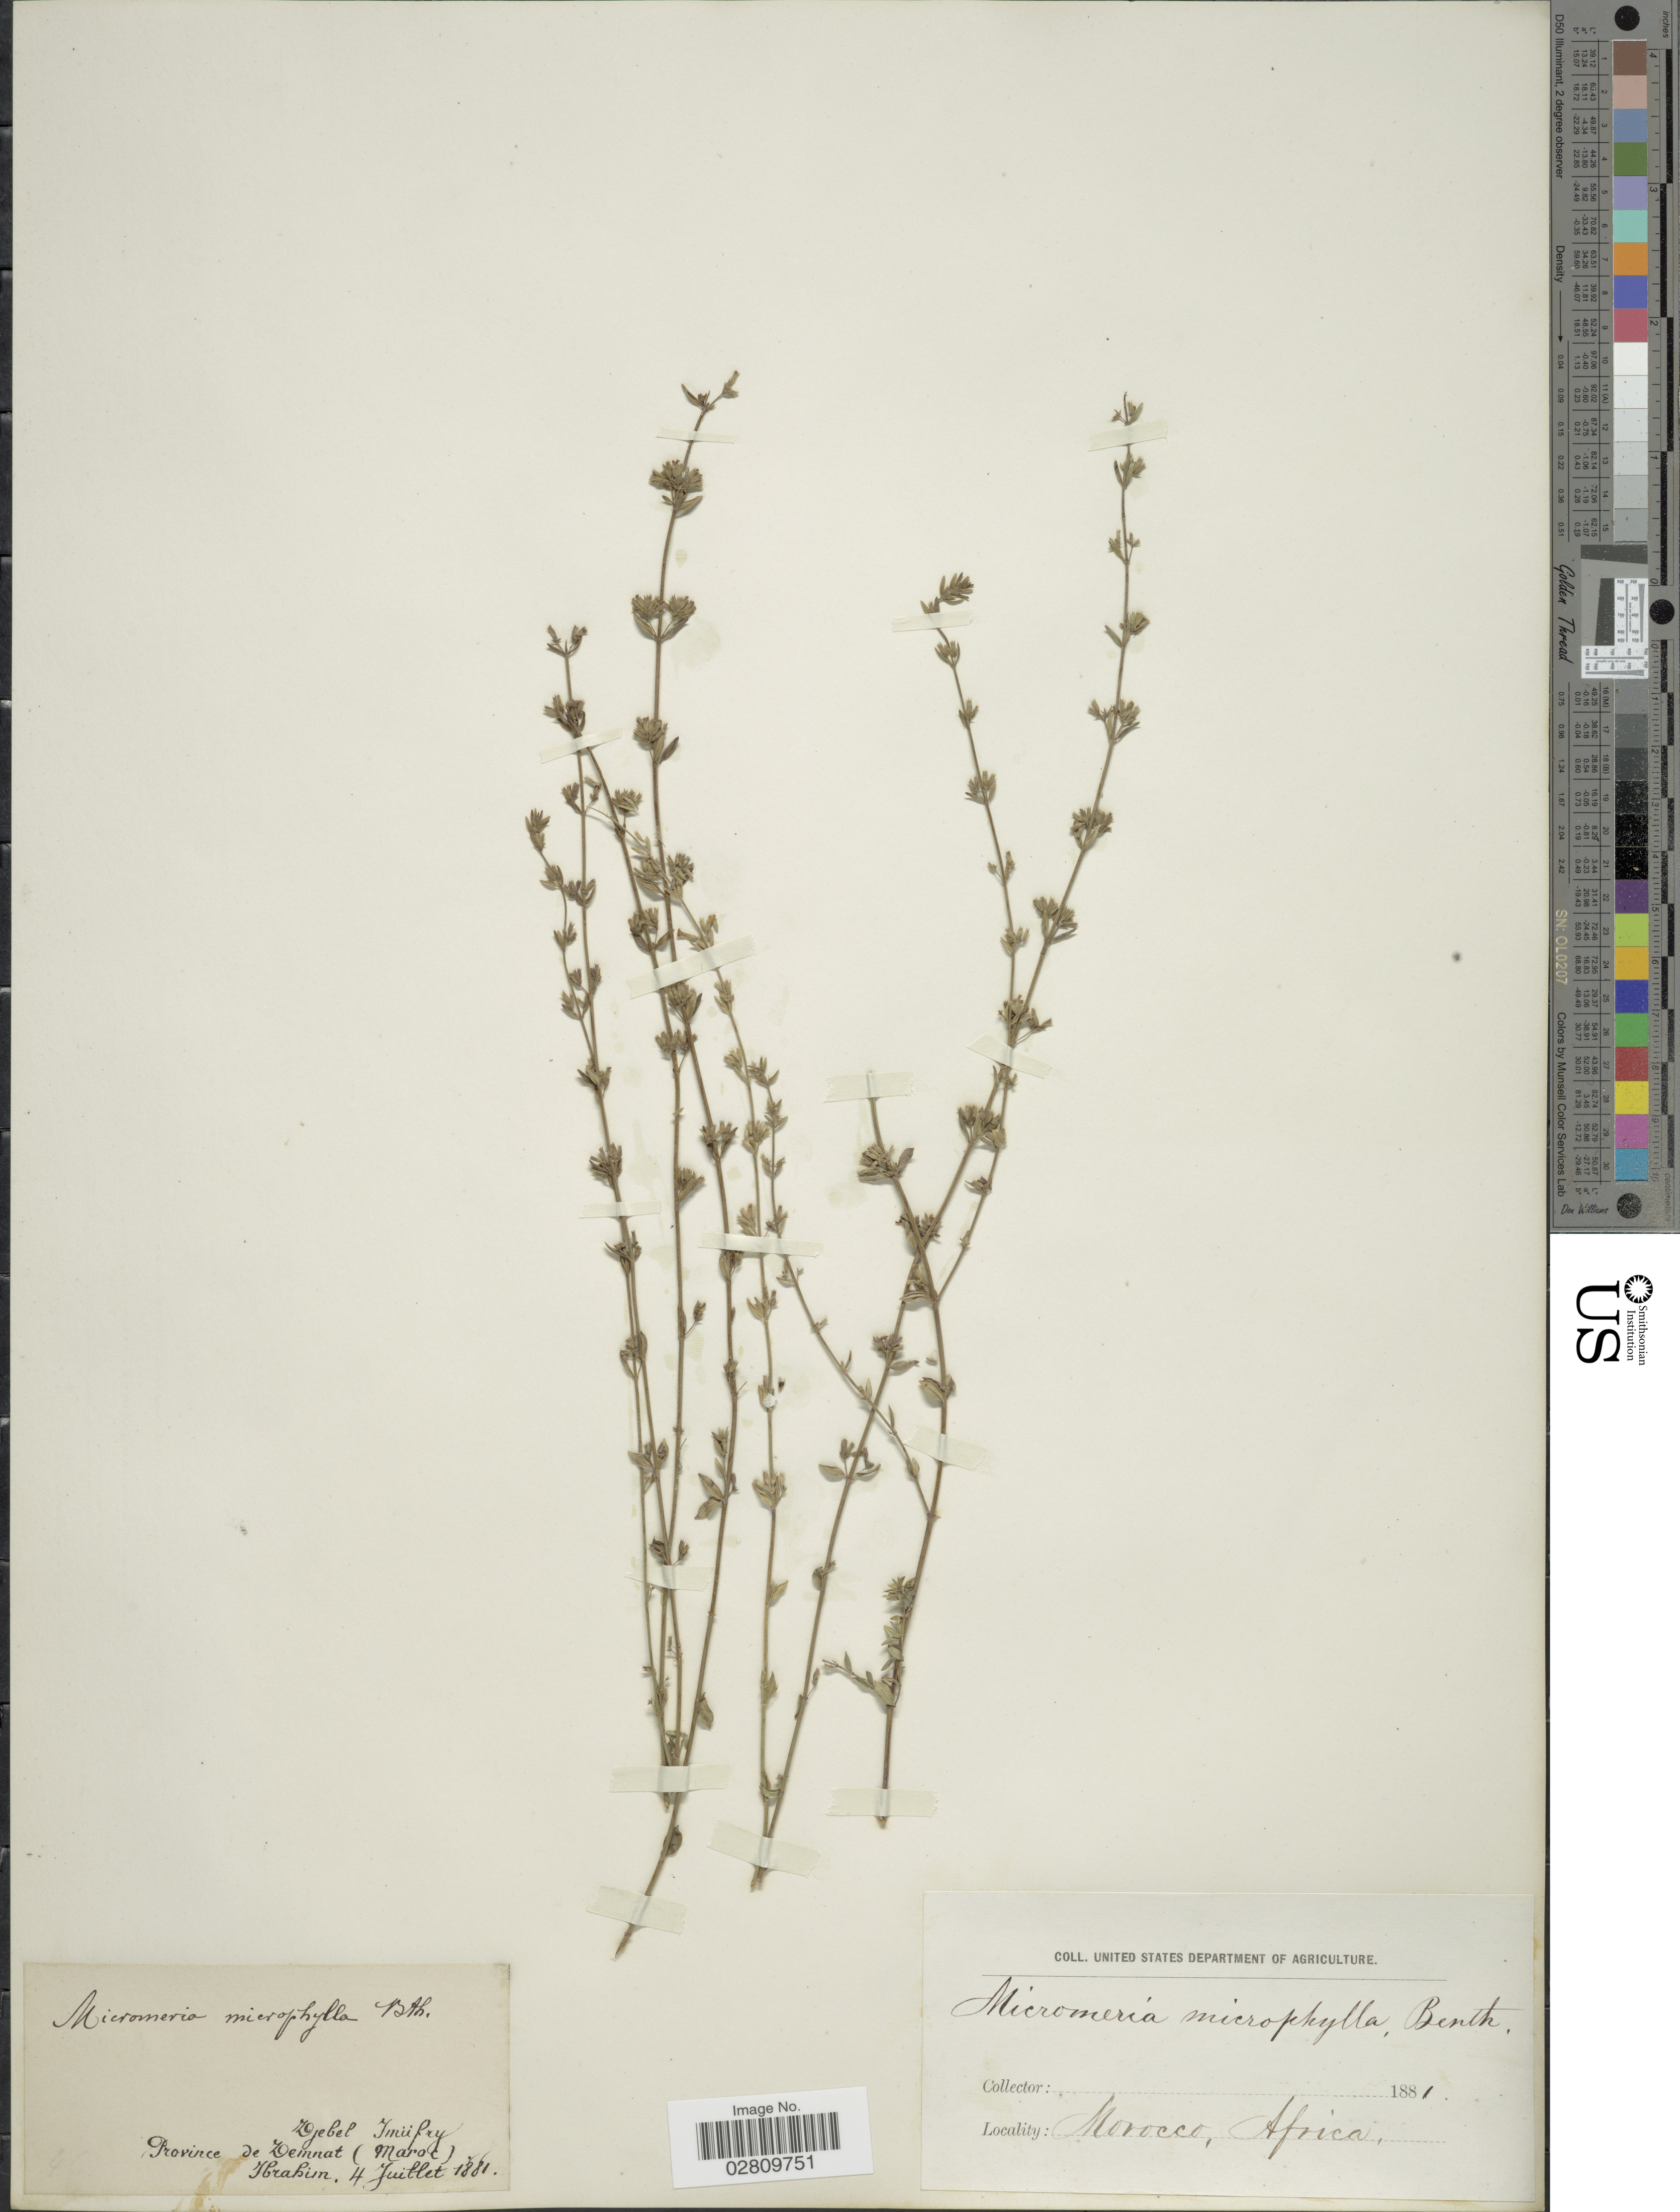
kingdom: Plantae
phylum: Tracheophyta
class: Magnoliopsida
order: Lamiales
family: Lamiaceae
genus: Micromeria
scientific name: Micromeria microphylla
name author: (d'Urv.) Benth.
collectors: -. Ibrahim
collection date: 1881-07-04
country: Morocco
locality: Djebel Imiifry [interpreted], Province de Demnat (Maroc).